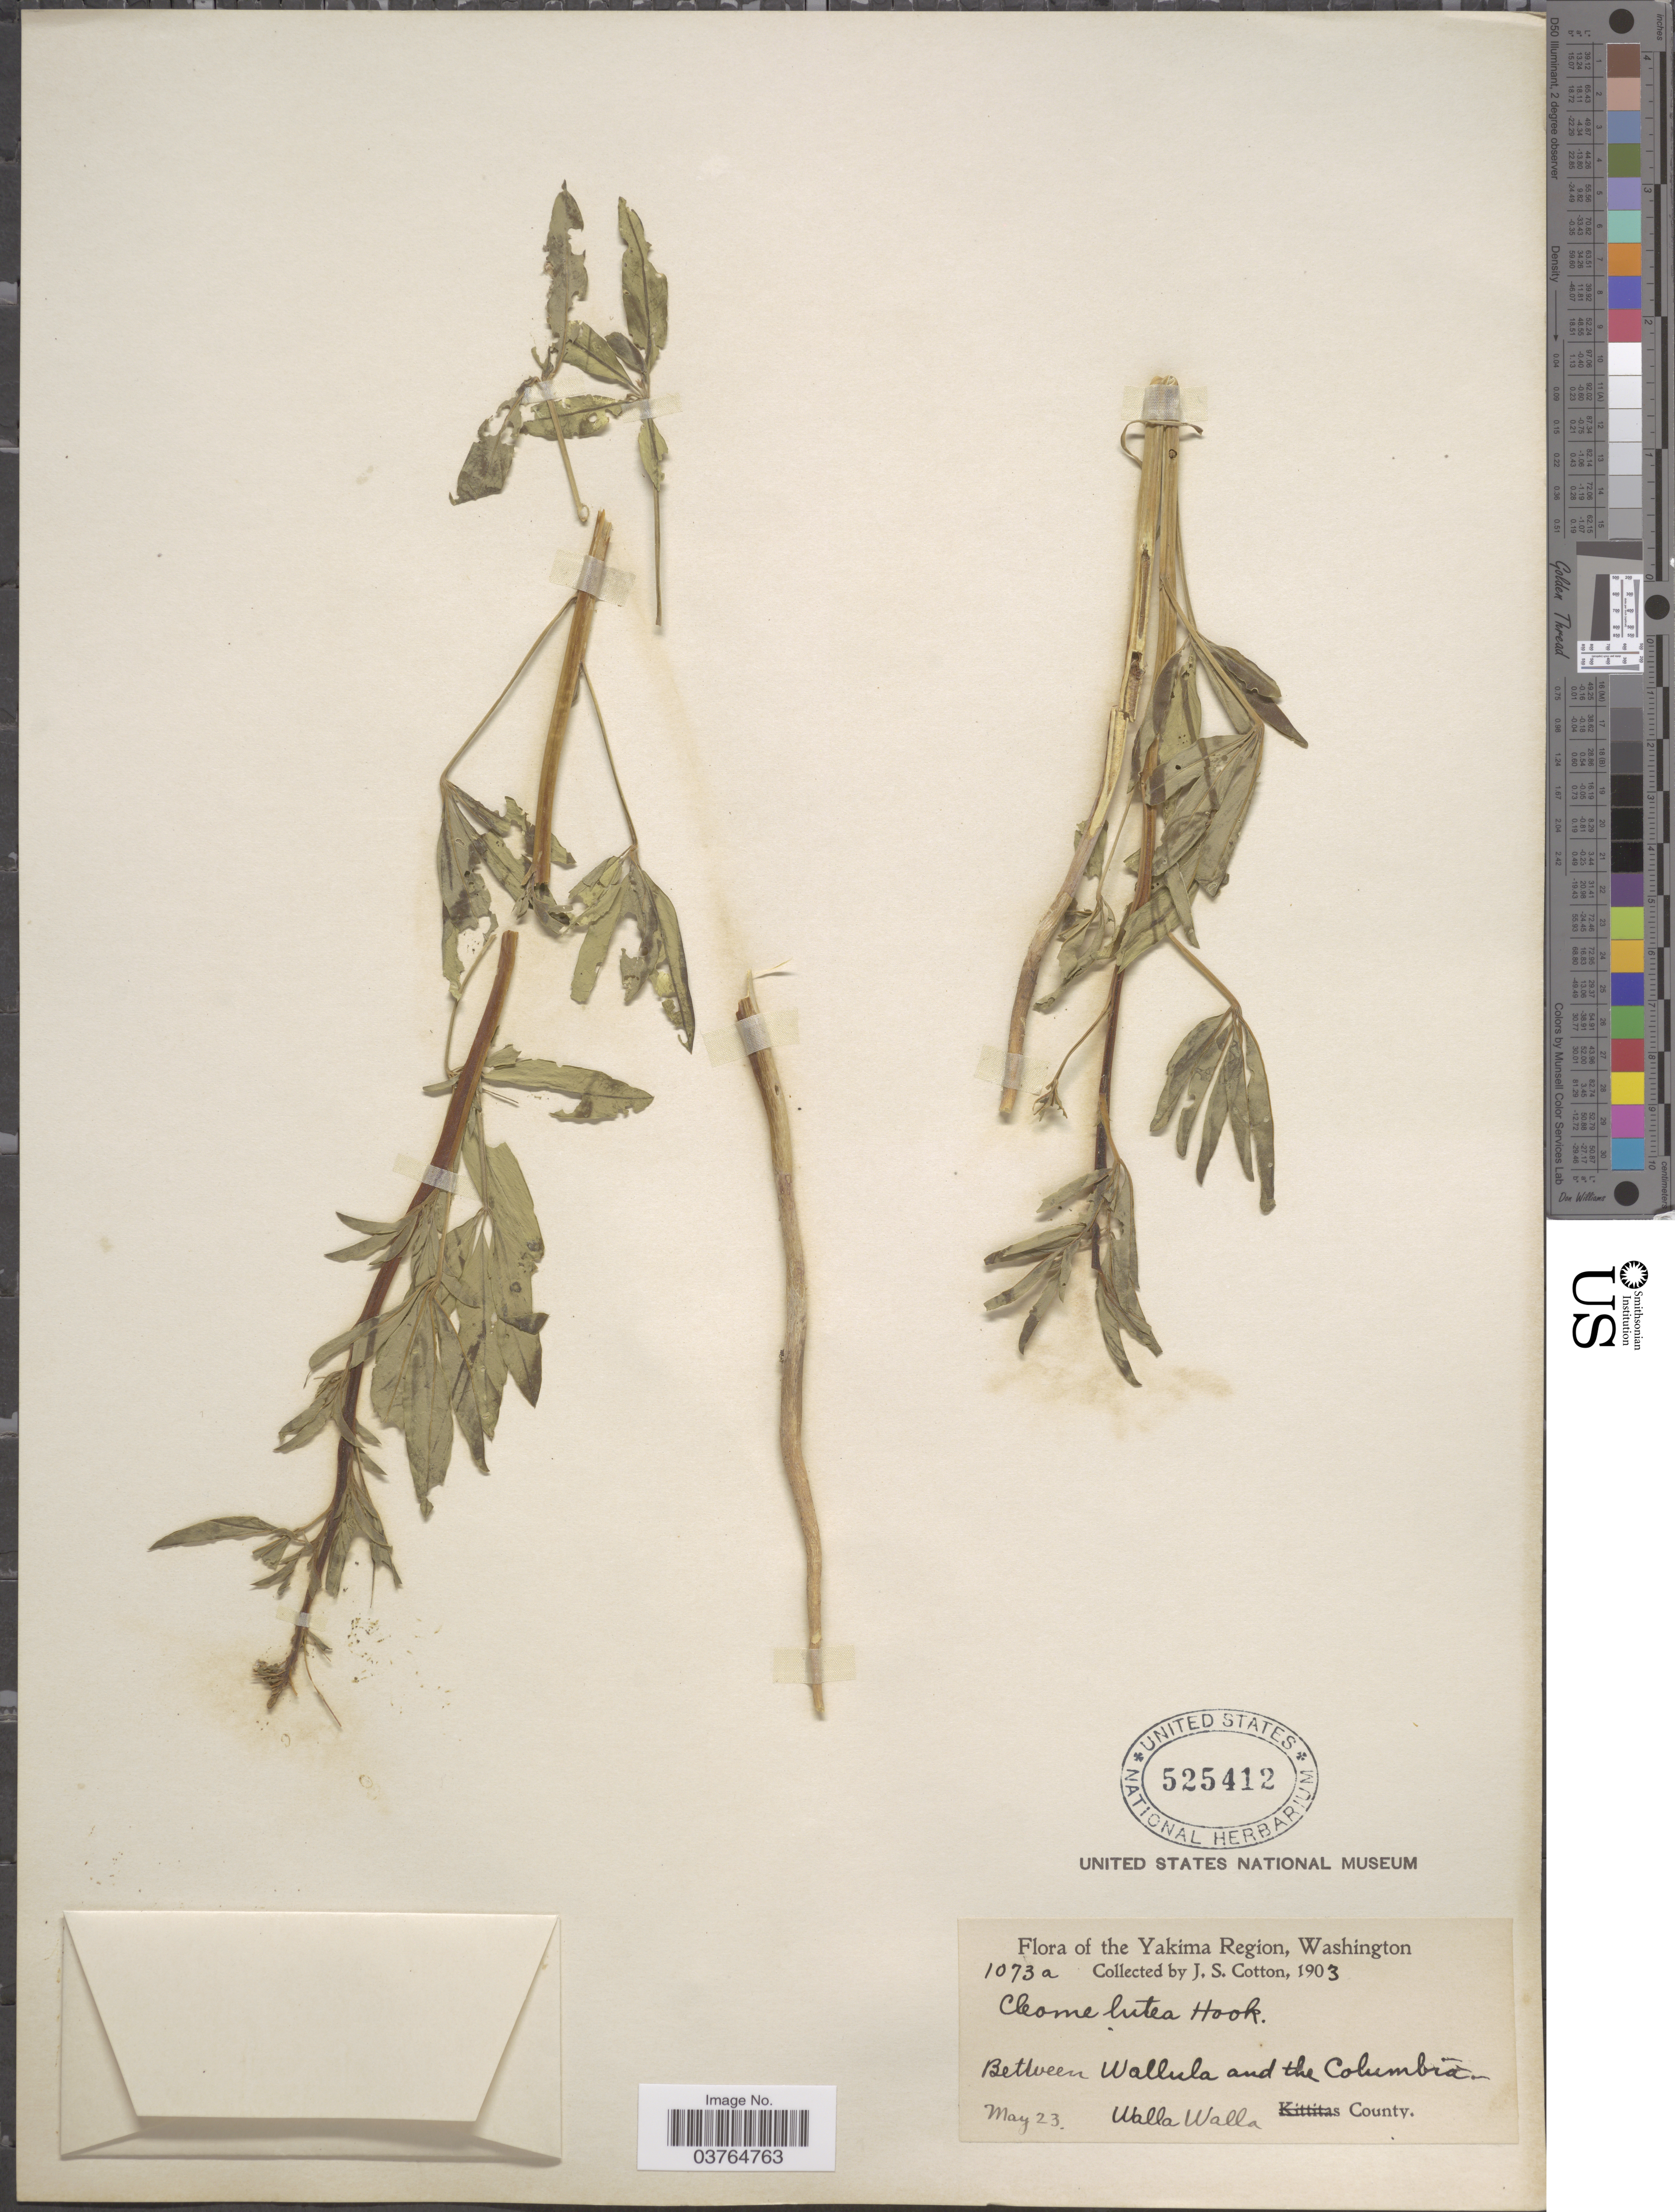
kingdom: Plantae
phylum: Tracheophyta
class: Magnoliopsida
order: Brassicales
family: Cleomaceae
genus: Cleomella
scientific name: Cleomella lutea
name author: (Hook.) Roalson & J.C. Hall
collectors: J. S. Cotton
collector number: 1073a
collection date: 1903-05-23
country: United States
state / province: Washington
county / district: Walla Walla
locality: The Yakima Region. Between Wallula and the Columbia. Walla Walla County.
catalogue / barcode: US 525412